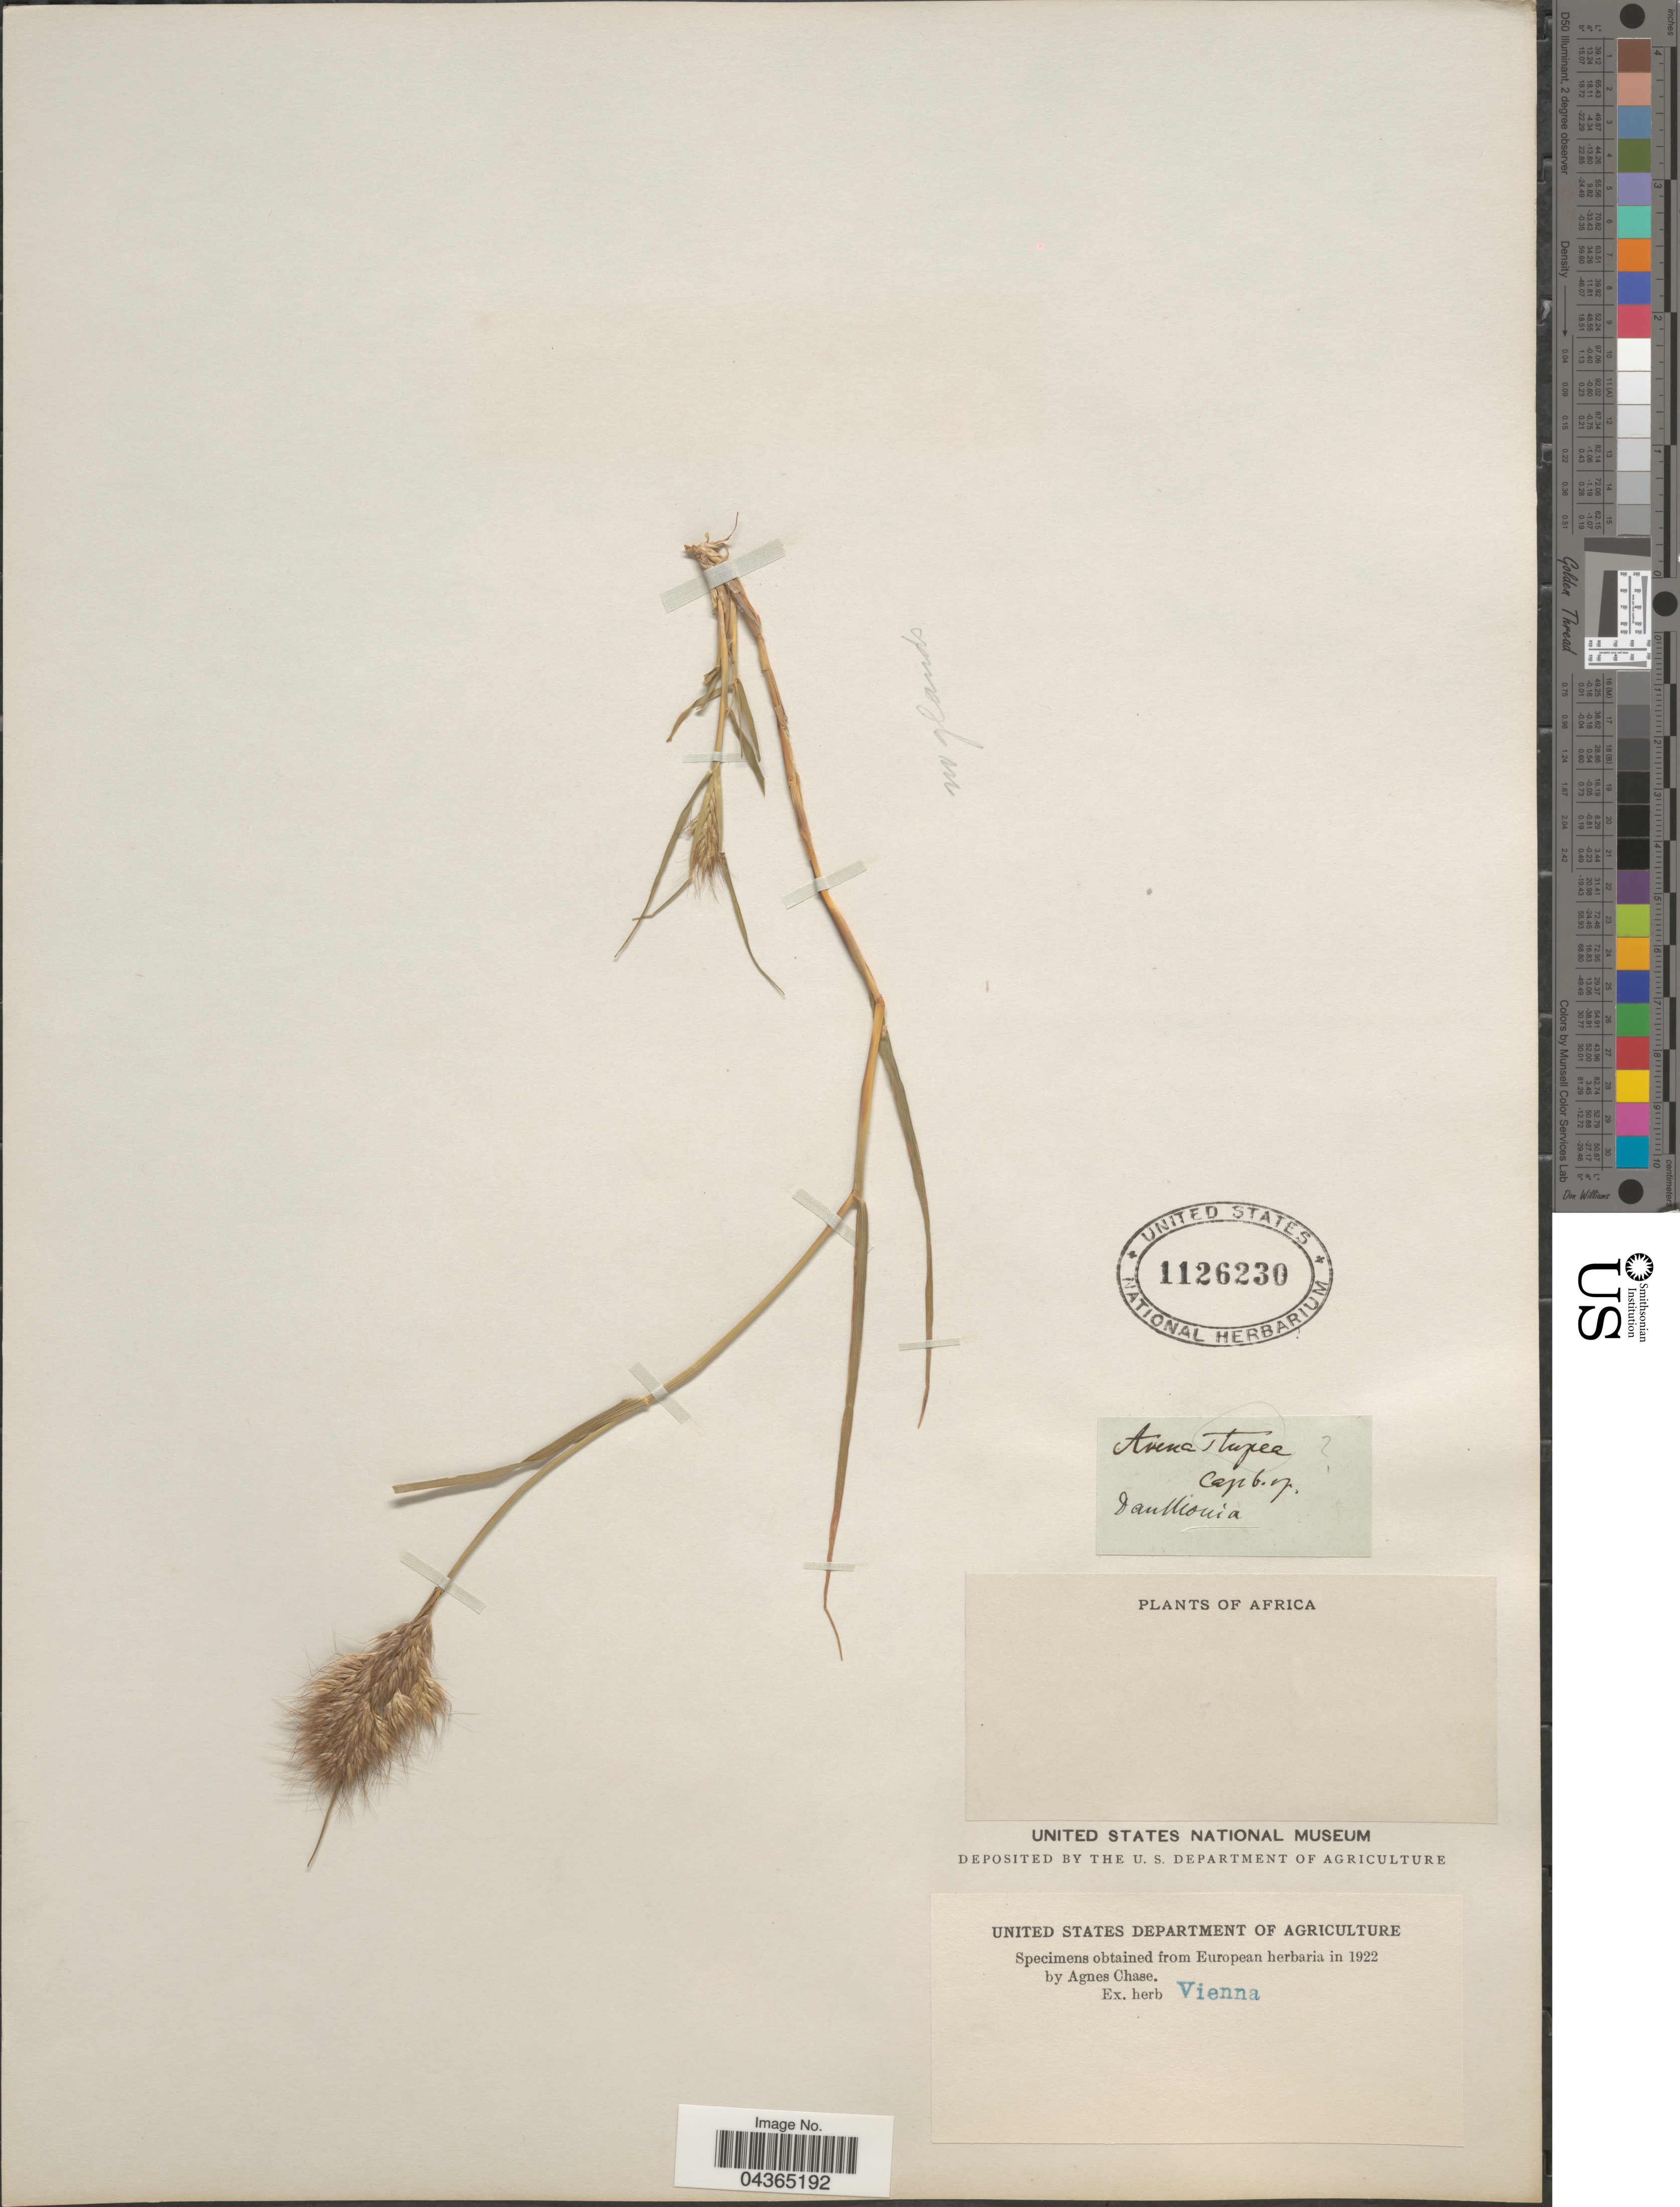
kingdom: Plantae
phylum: Tracheophyta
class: Liliopsida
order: Poales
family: Poaceae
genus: Pentameris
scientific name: Pentameris sp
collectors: ex herb. Vienna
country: South Africa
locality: Cap b. sp. Africa.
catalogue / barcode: US 1126230